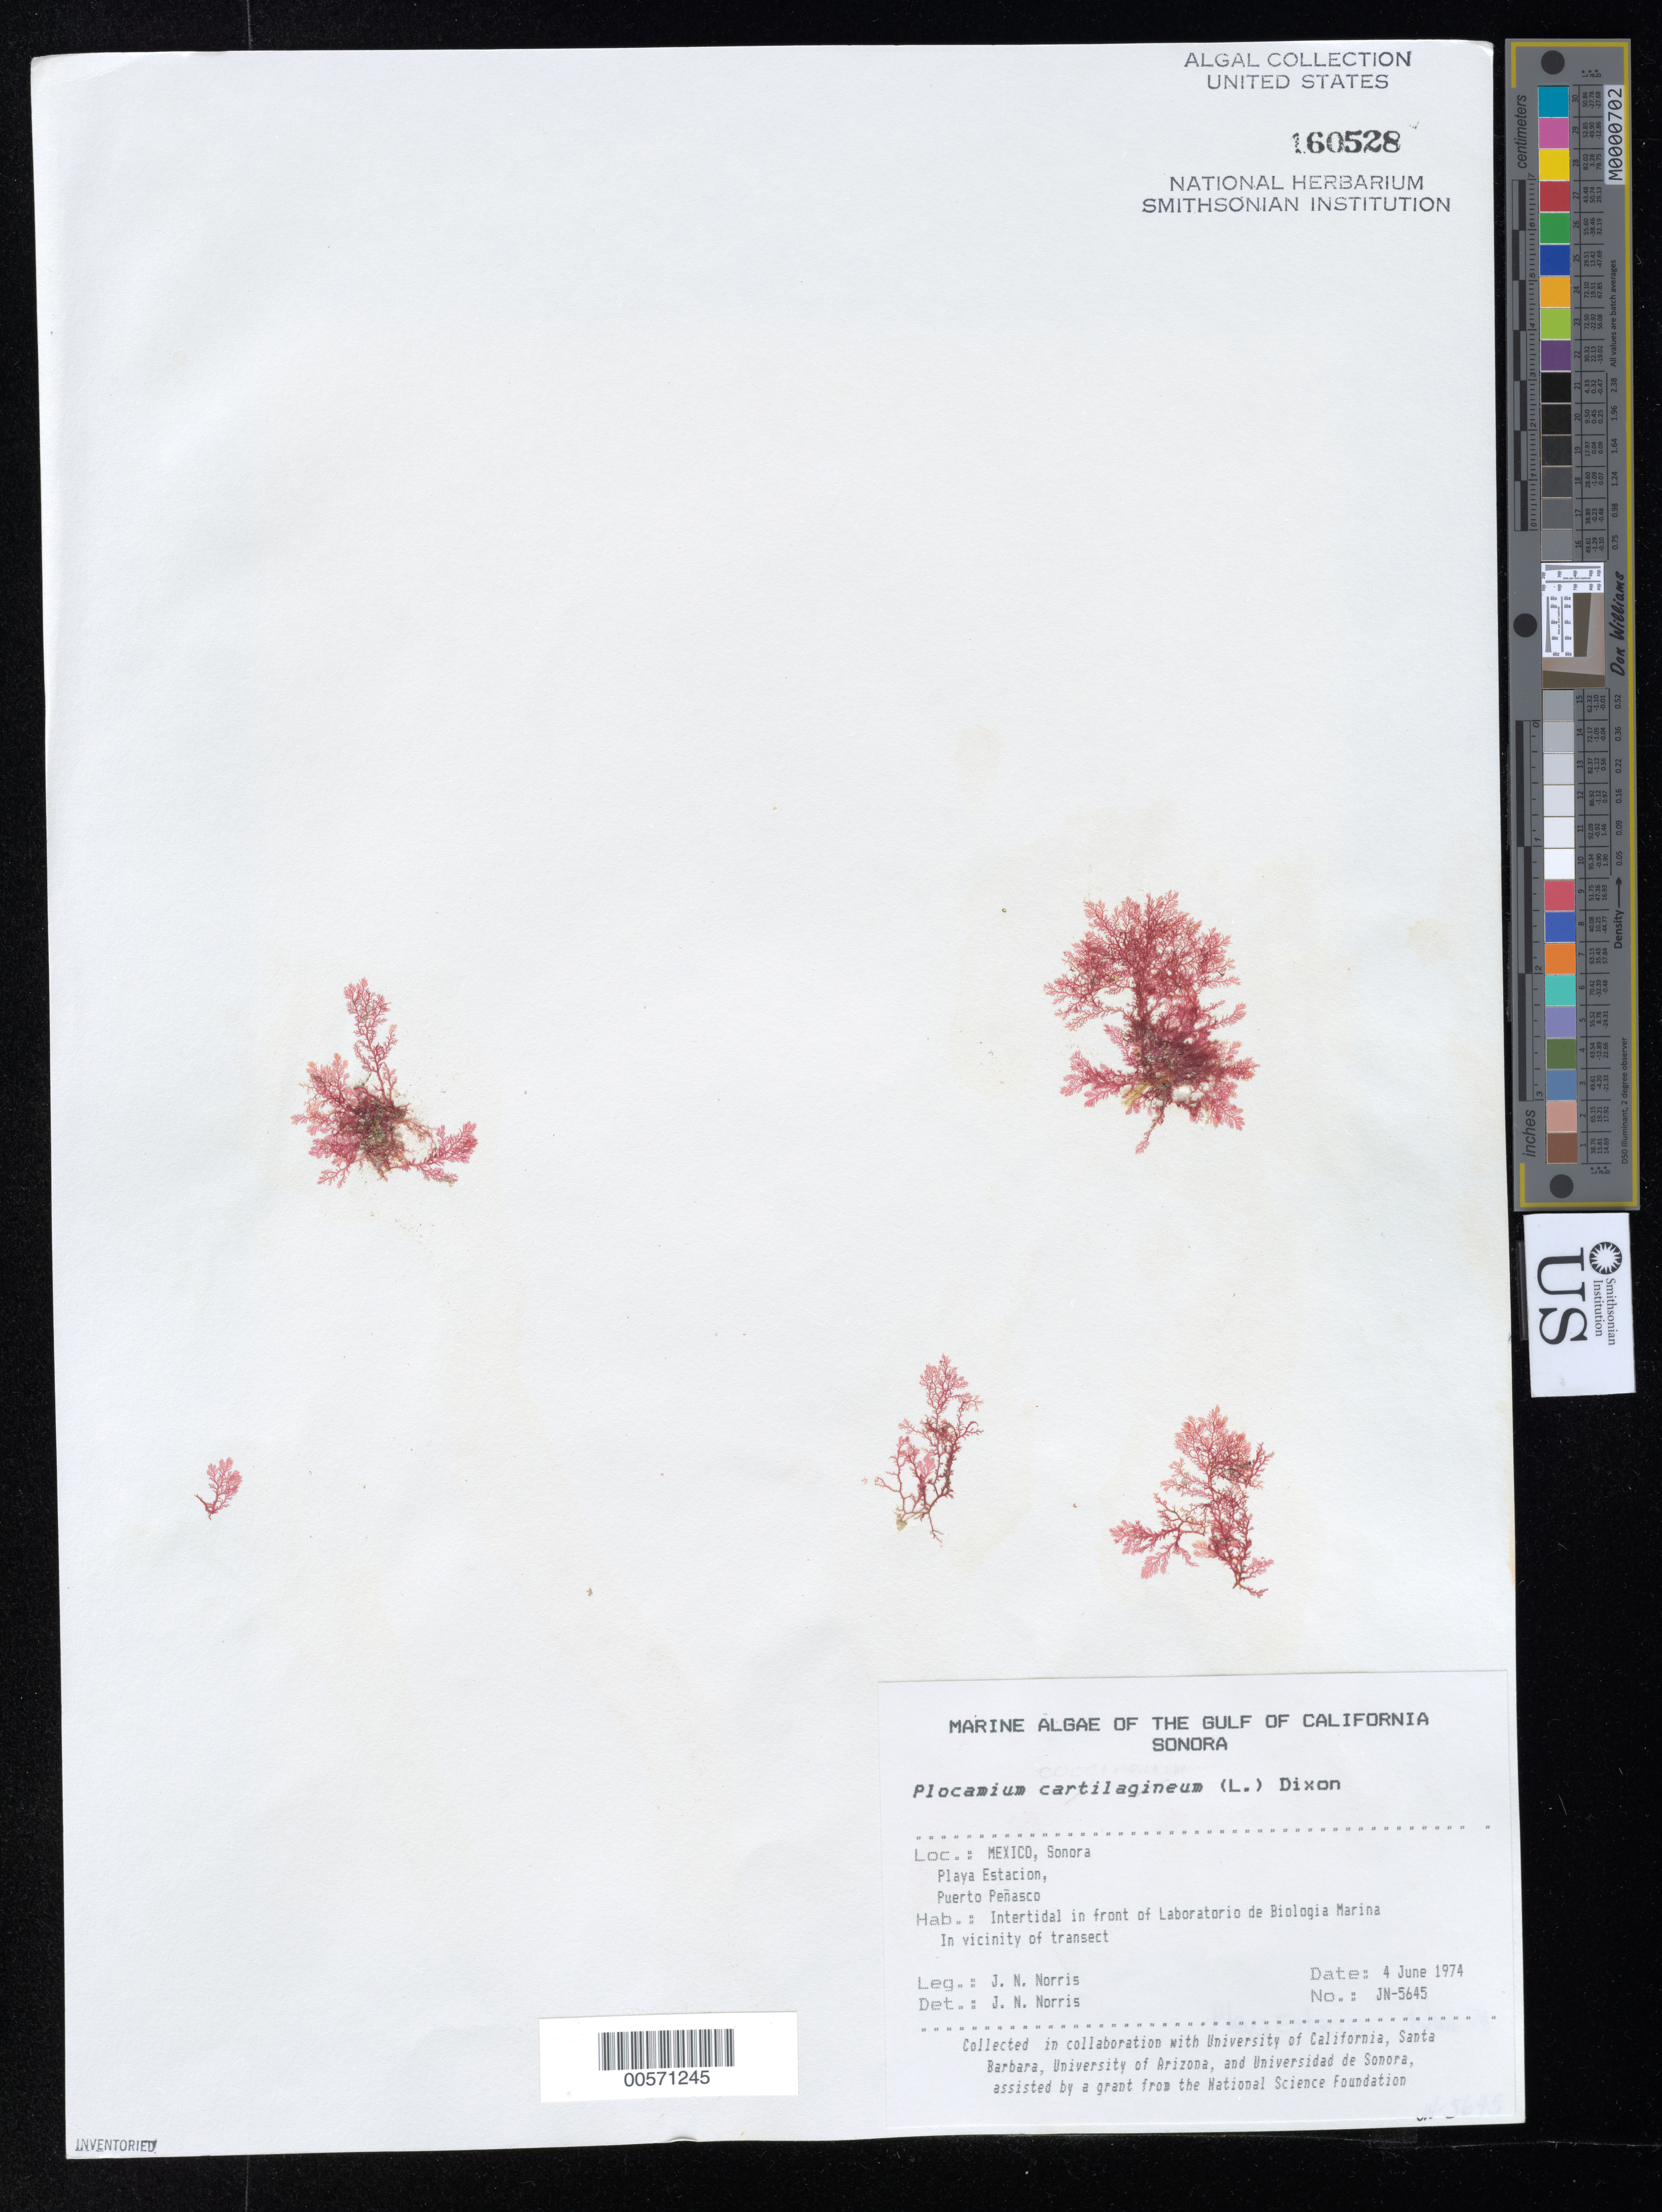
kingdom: Plantae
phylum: Rhodophyta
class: Florideophyceae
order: Plocamiales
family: Plocamiaceae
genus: Plocamium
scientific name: Plocamium cartilagineum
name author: (L.) P.S. Dixon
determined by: Norris, James N.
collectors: J. N. Norris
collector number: JN-5645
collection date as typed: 04 Jun 1974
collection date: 1974-06-04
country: Mexico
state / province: Sonora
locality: Playa Estacion, Puerto Penasco, Laboratorio de Biologia Marina shore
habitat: Intertidal; In vicinity of transect.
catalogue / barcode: US 160528